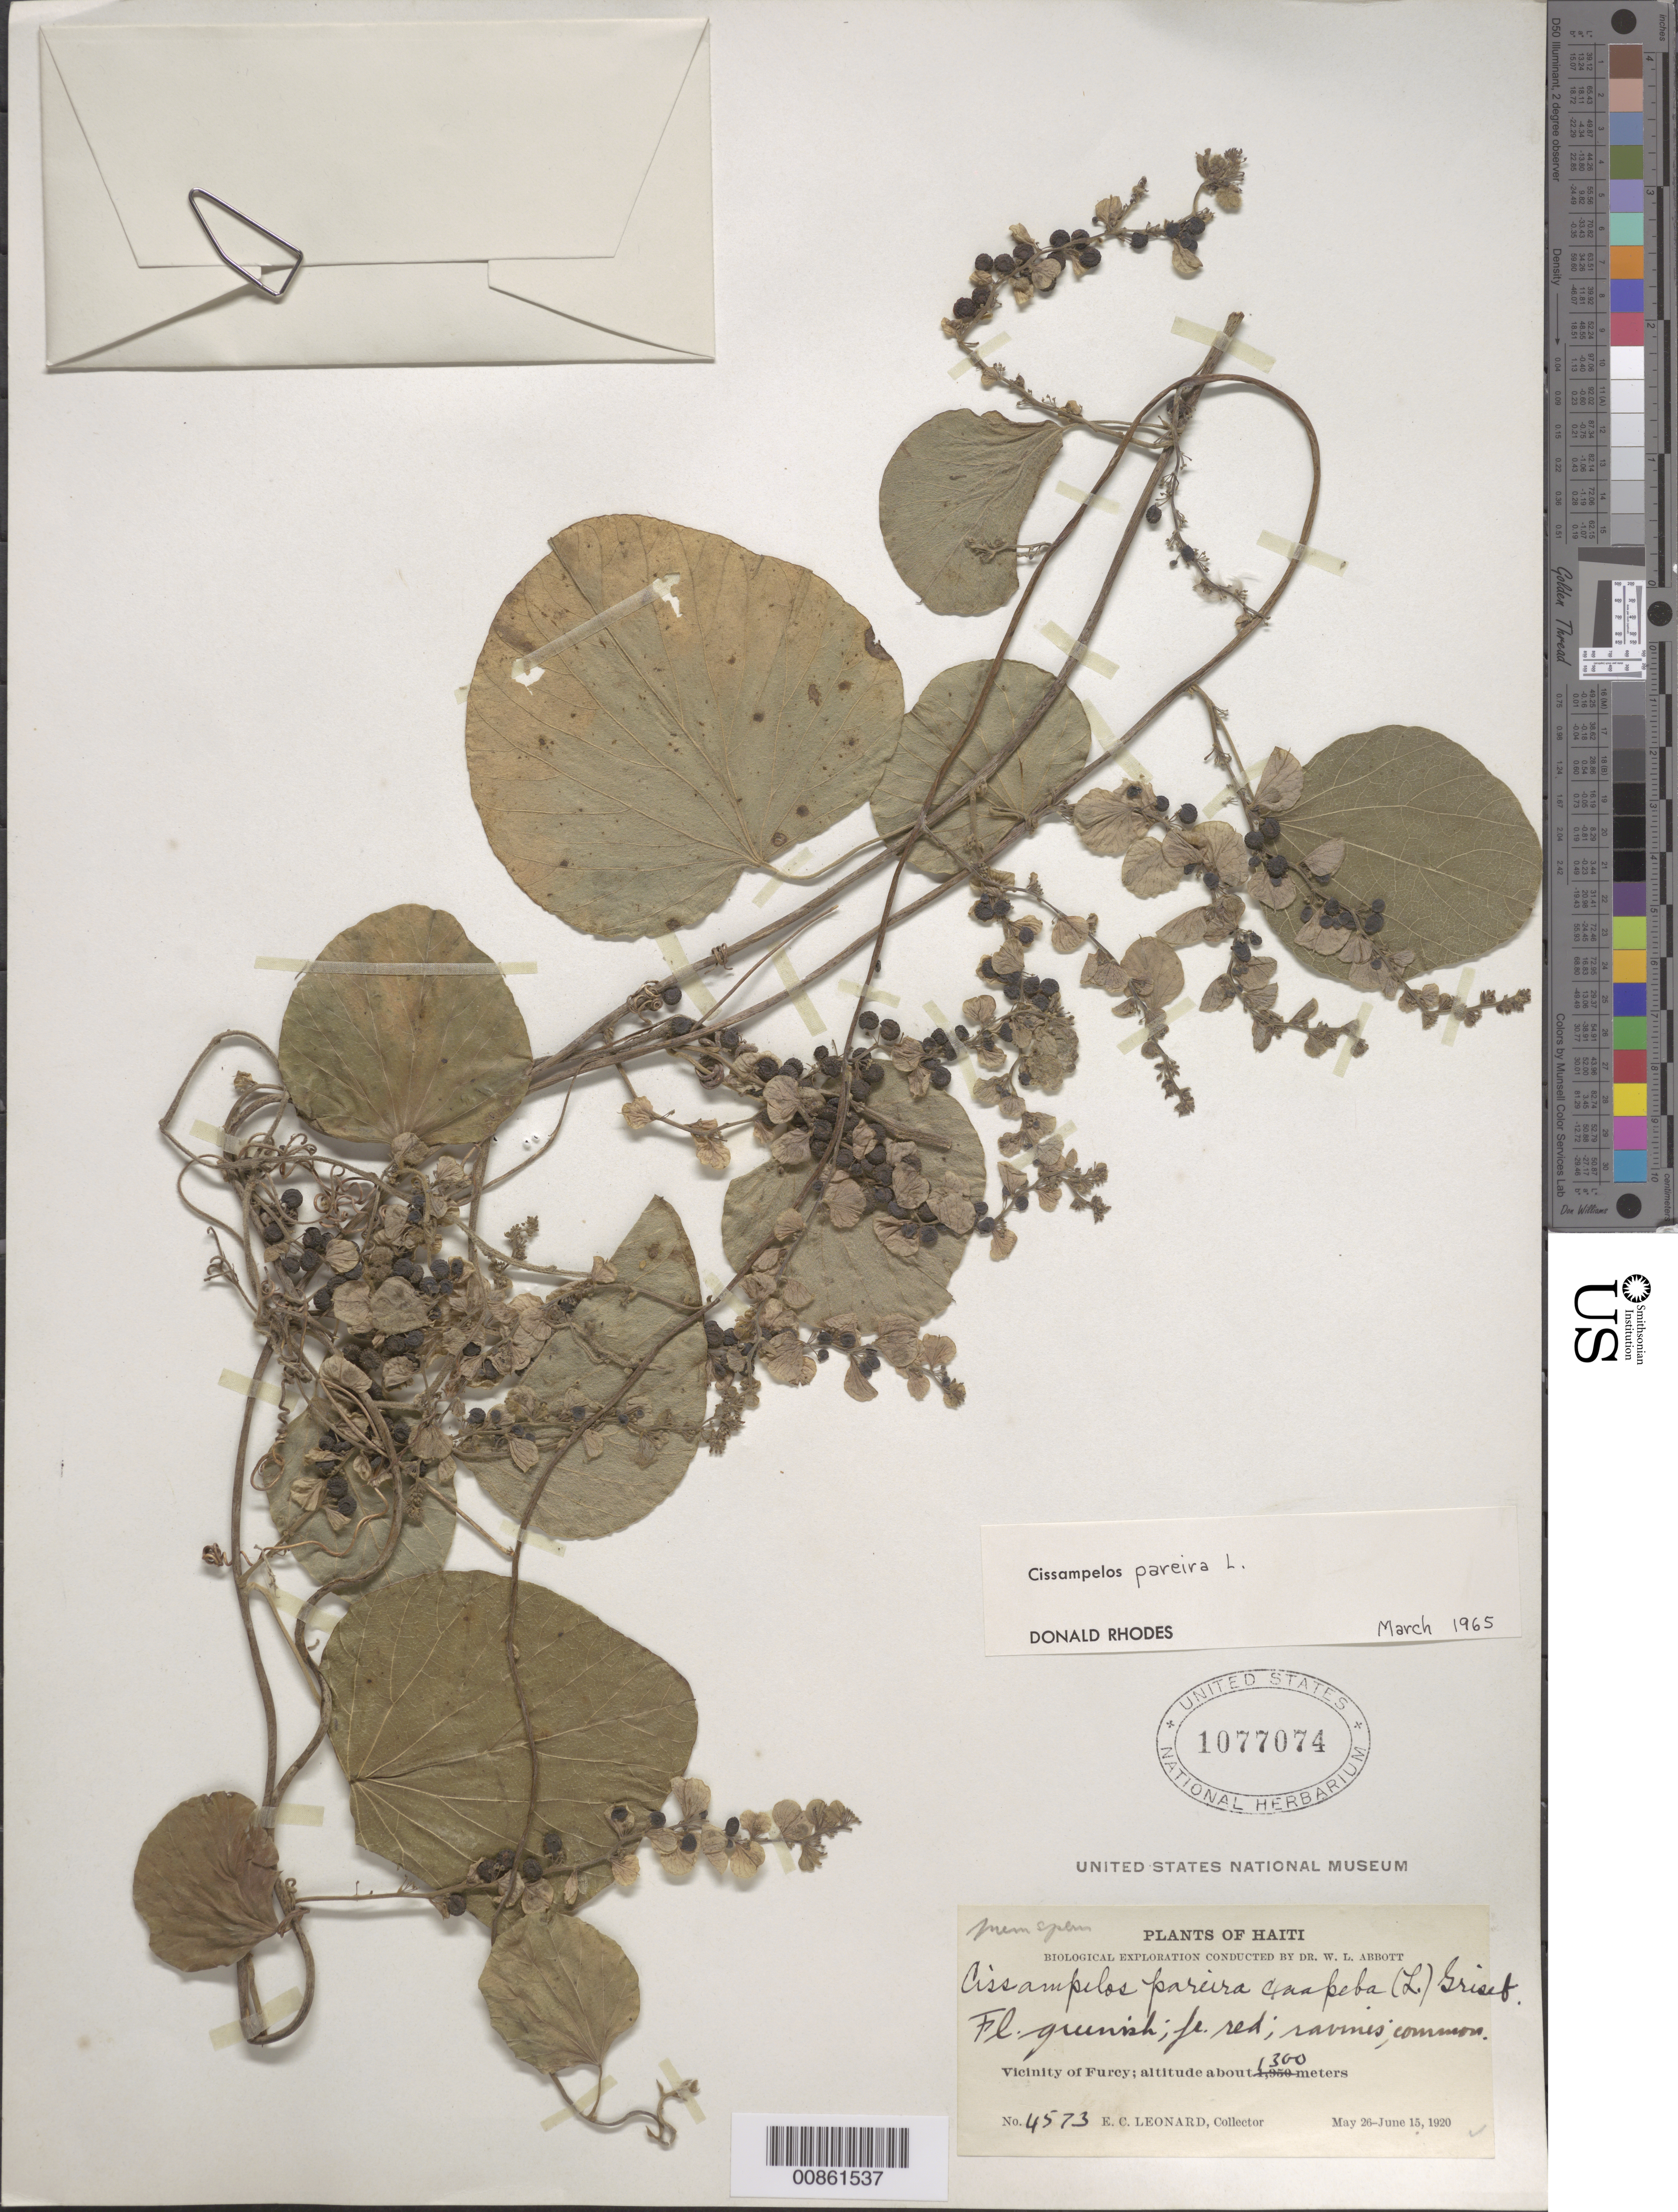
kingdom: Plantae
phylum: Tracheophyta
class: Magnoliopsida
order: Ranunculales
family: Menispermaceae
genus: Cissampelos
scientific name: Cissampelos pareira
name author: L.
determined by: Rhodes, D.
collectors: E. C. Leonard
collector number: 4573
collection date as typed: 26 May 1920 to 15 Jun 1920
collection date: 1920-05-26/1920-06-15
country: Haiti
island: Hispaniola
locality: Vicinity of Furcy.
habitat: Ravines.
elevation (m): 1300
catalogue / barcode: US 1077074